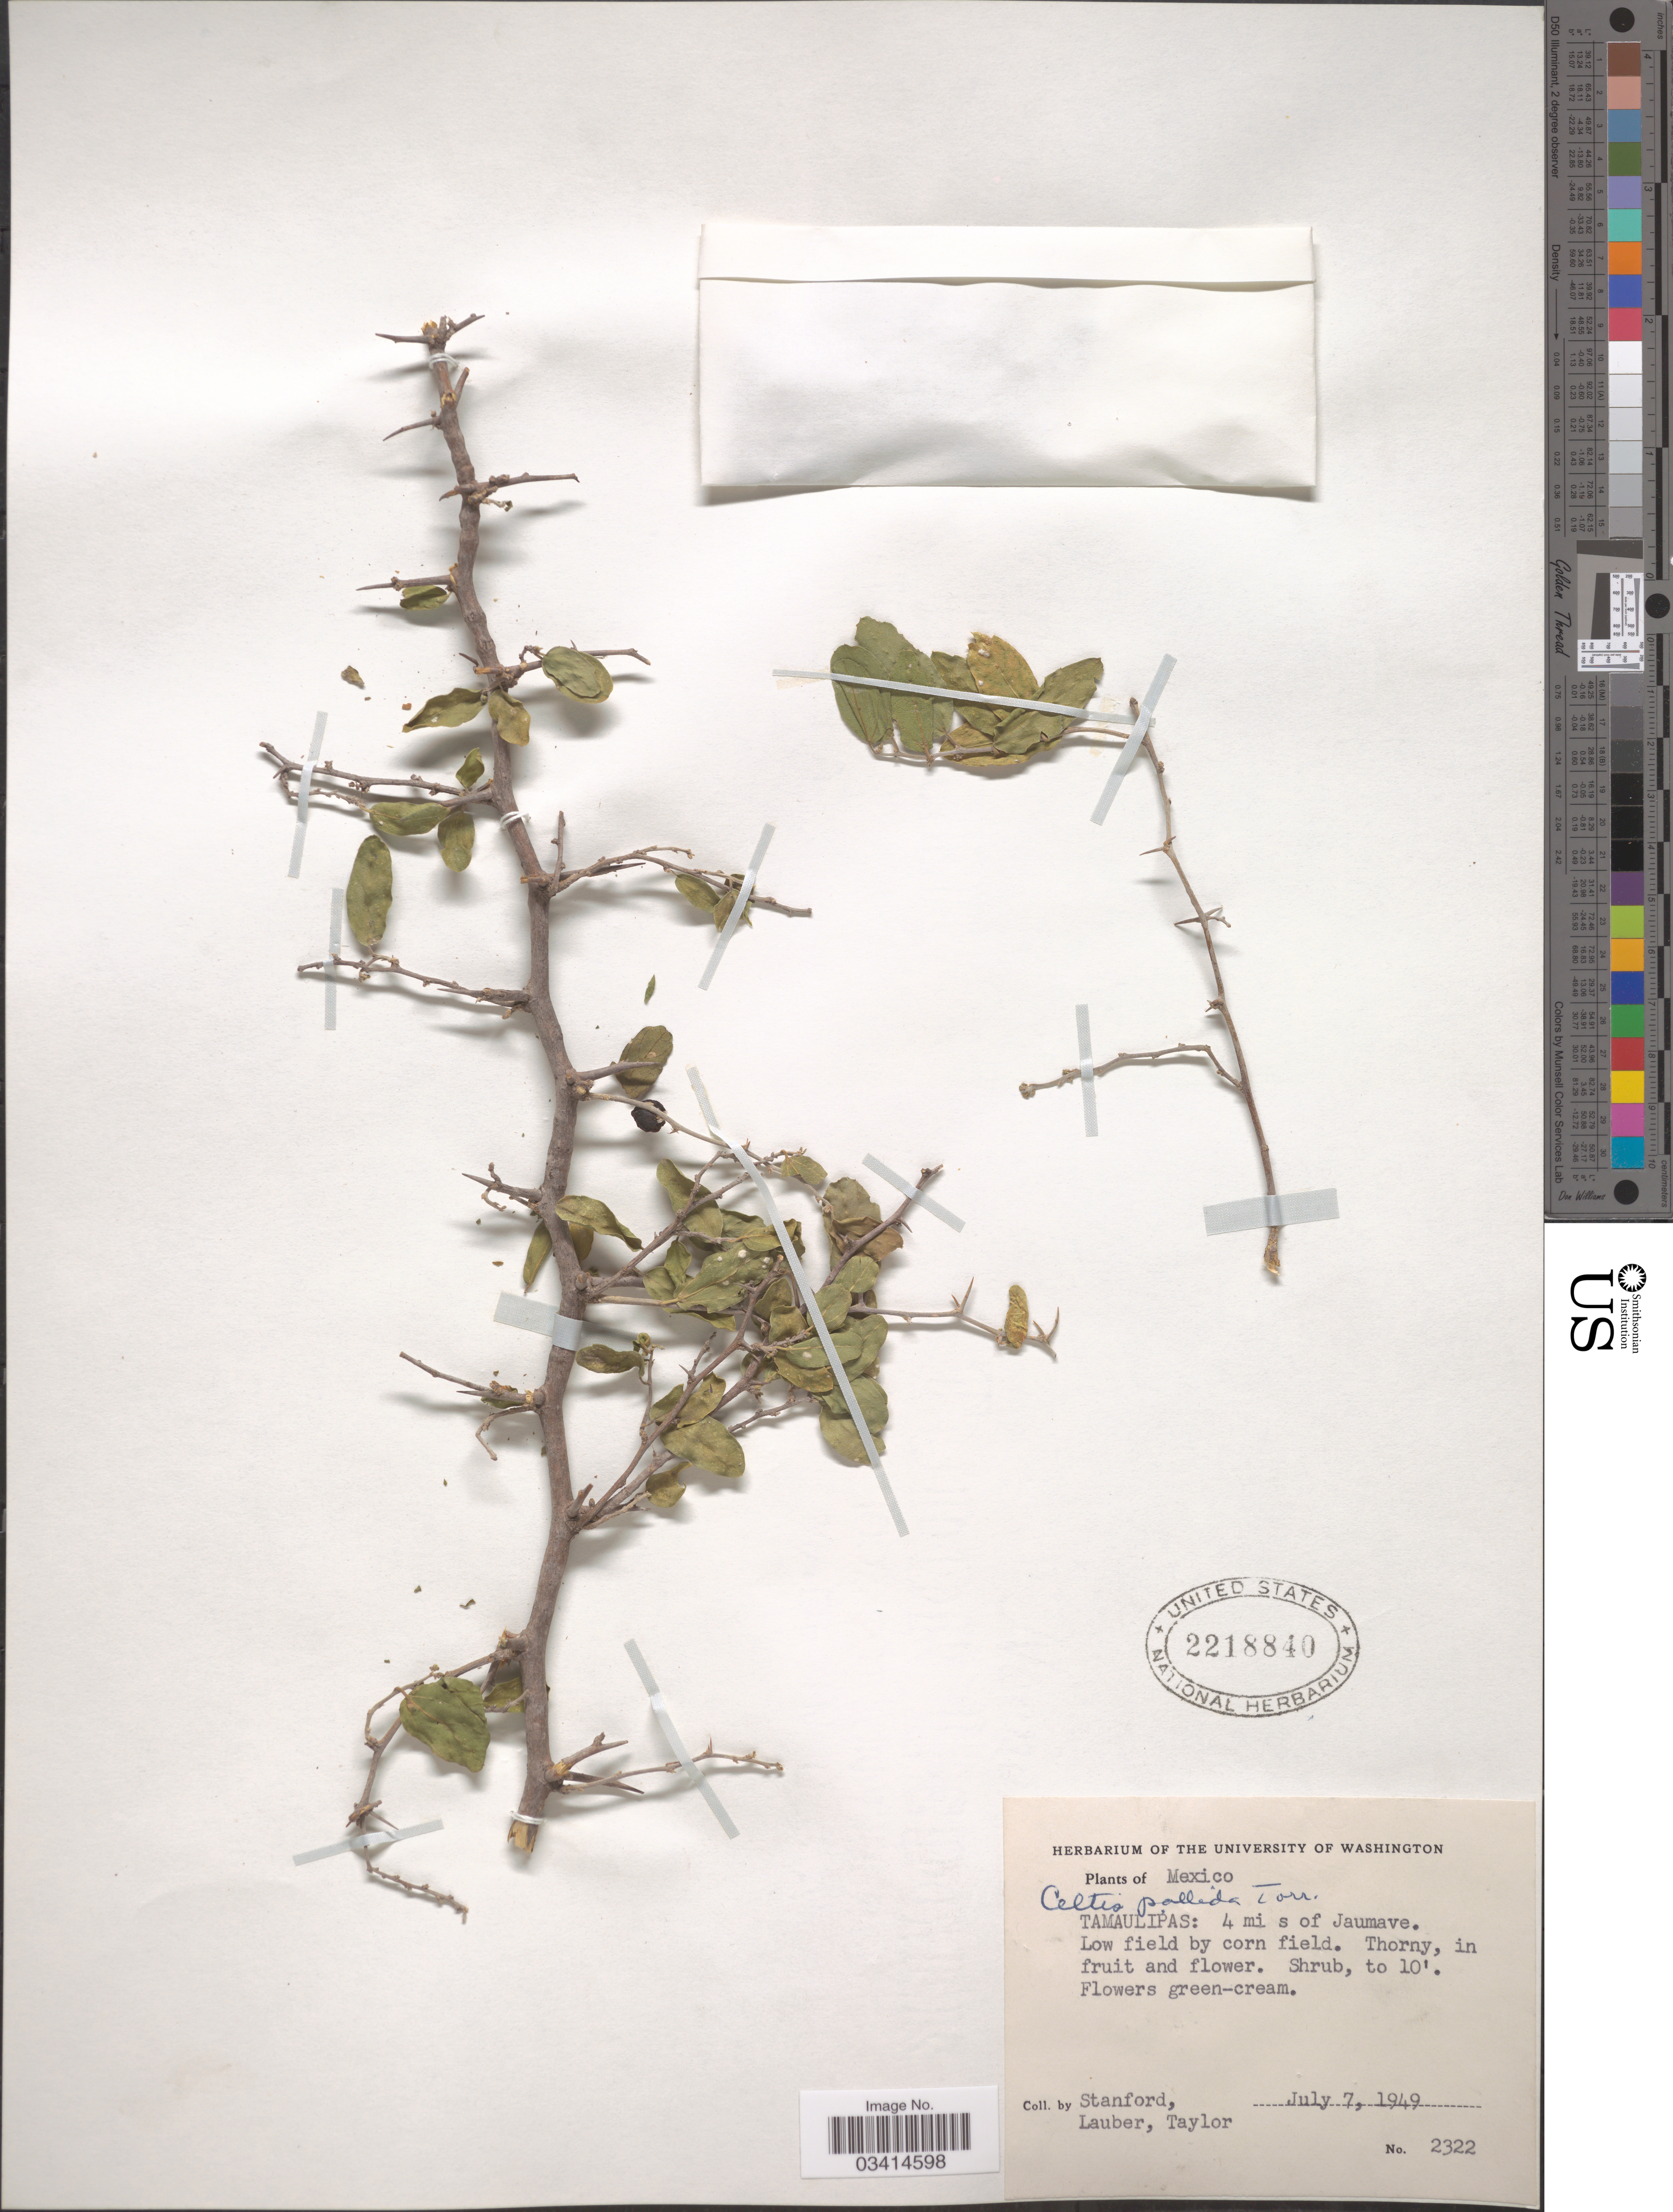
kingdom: Plantae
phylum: Tracheophyta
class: Magnoliopsida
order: Rosales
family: Cannabaceae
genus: Celtis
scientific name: Celtis pallida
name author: Torr. in Emory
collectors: -. Stanford, Lauber, -- & -- Taylor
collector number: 2322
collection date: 1949-07-07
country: Mexico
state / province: Tamaulipas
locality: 4 mi s of Jaumave.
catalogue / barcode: US 2218840